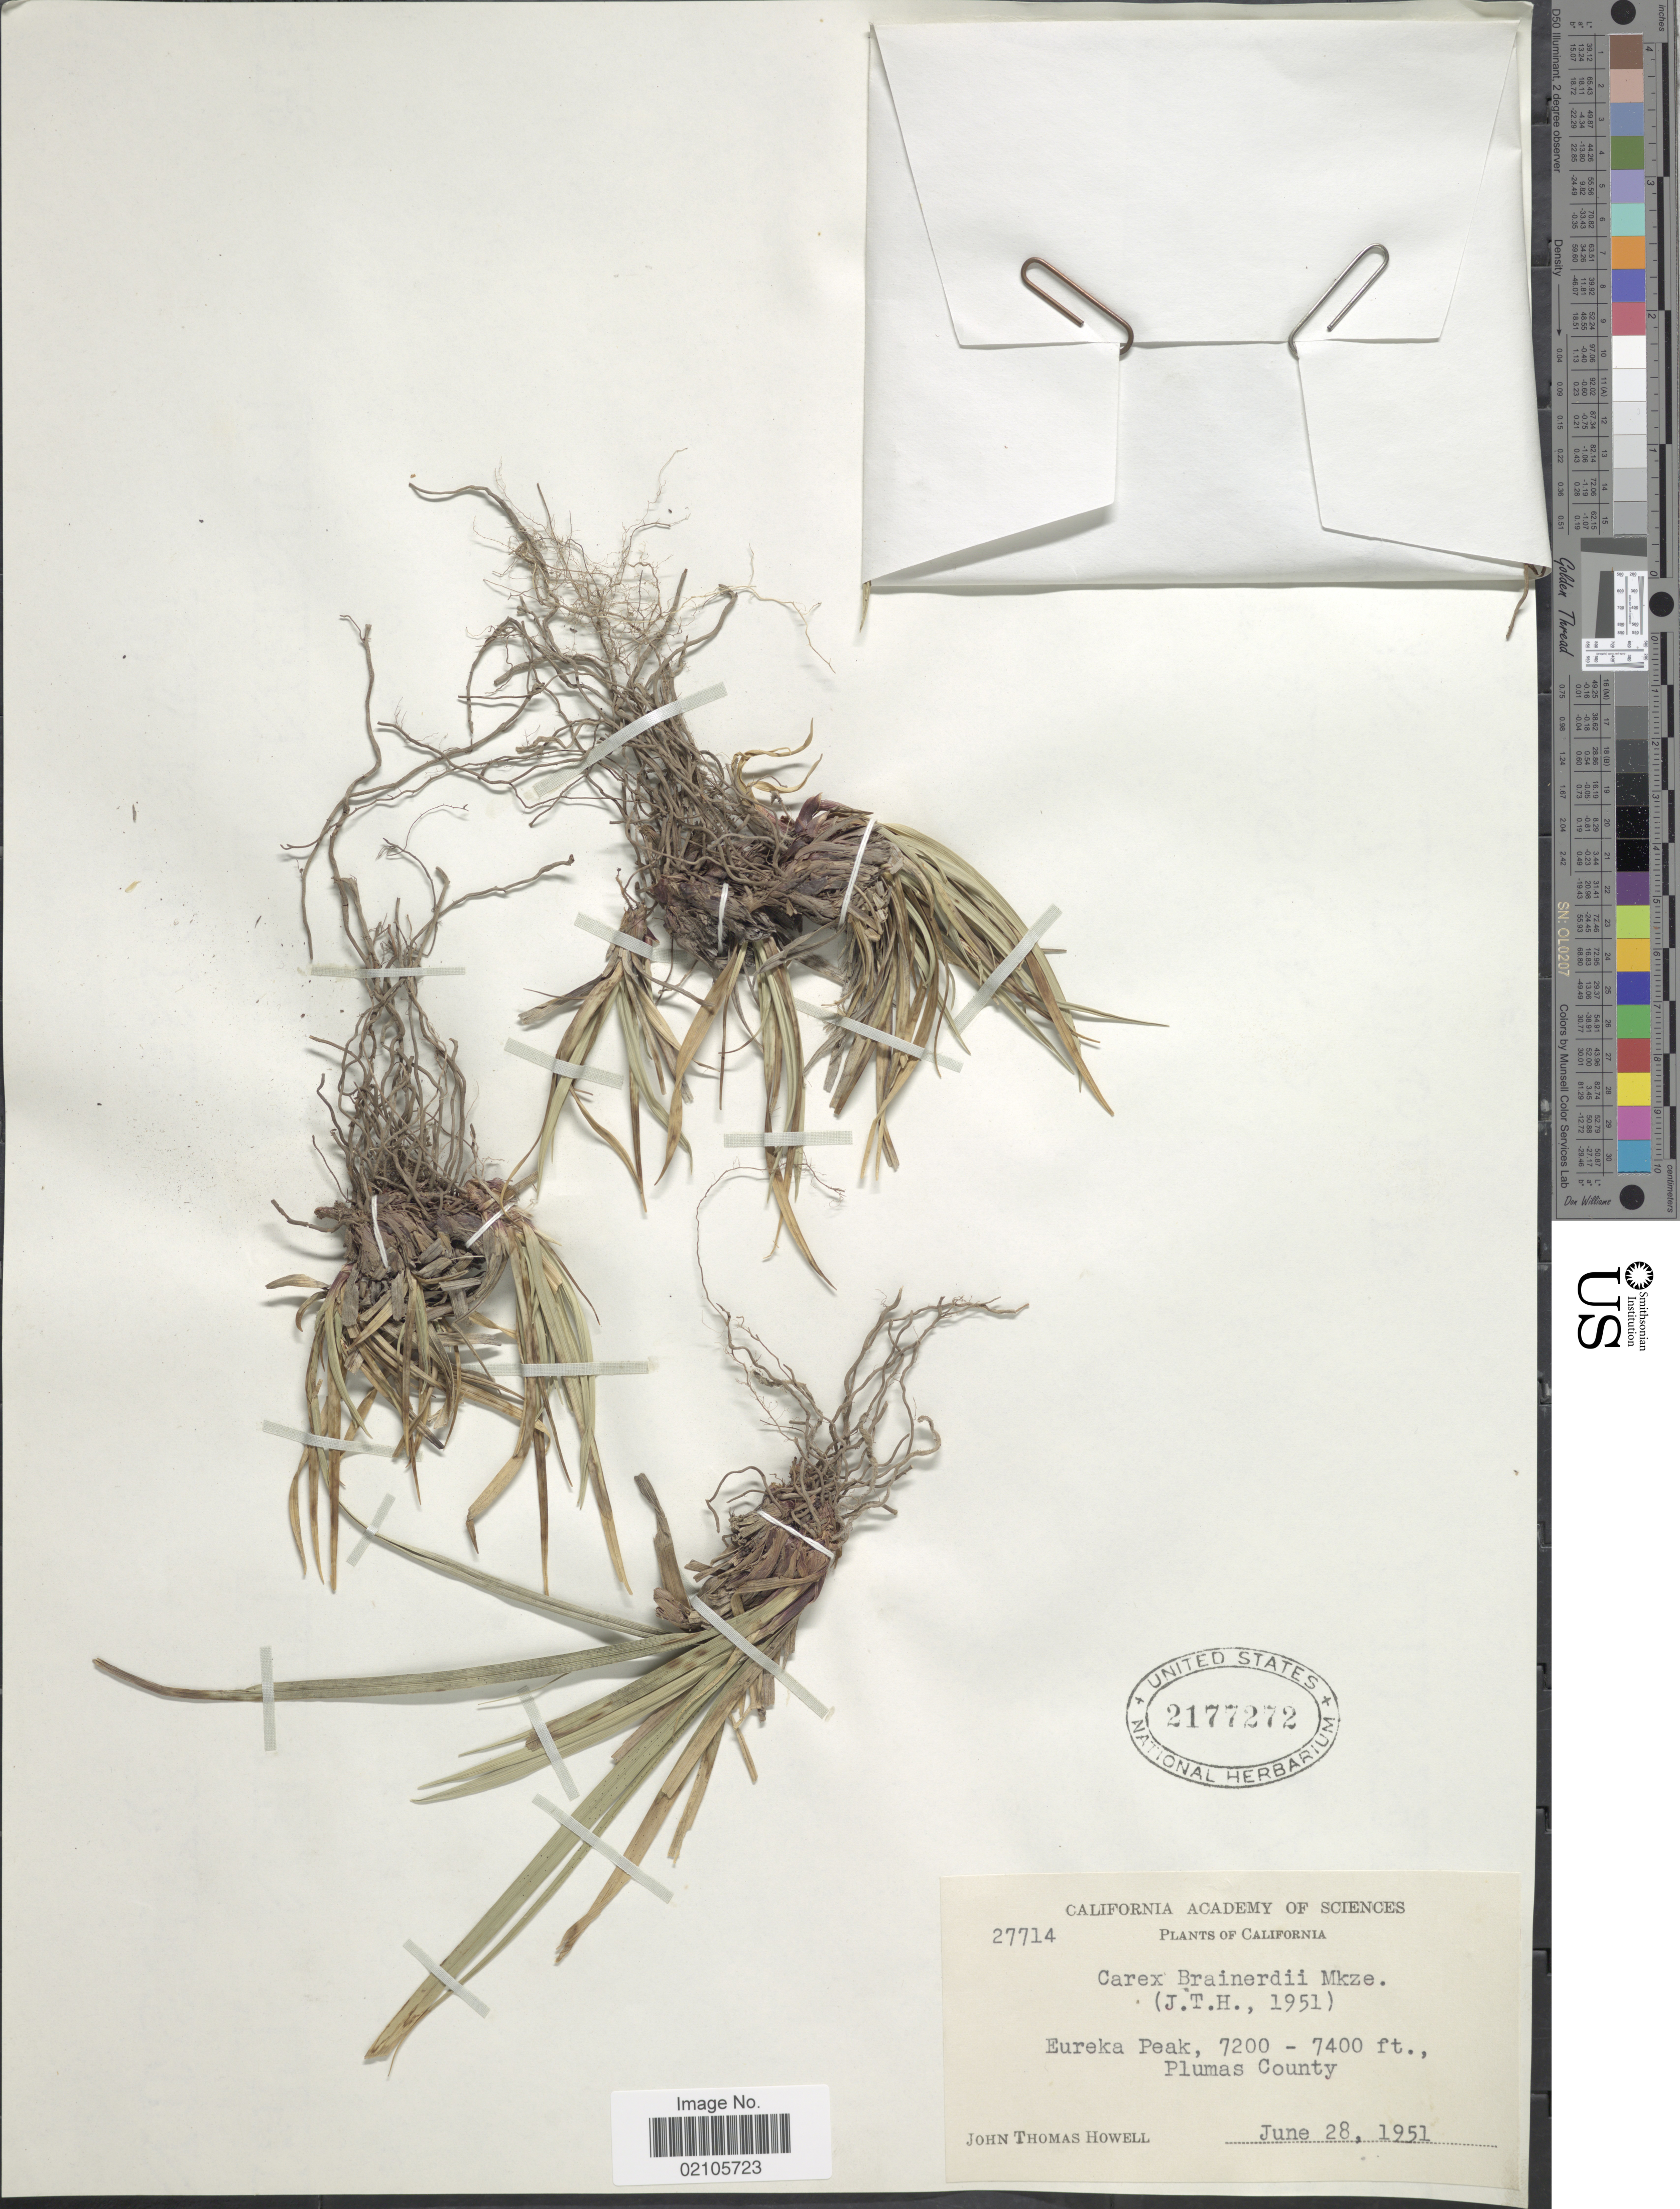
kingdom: Plantae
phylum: Tracheophyta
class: Liliopsida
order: Poales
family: Cyperaceae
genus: Carex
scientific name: Carex brainerdii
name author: Mack.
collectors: J. T. Howell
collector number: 27714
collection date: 1951-06-28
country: United States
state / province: California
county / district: Plumas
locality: Eureka Peak, Plumas County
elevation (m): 2195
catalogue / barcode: US 2177272